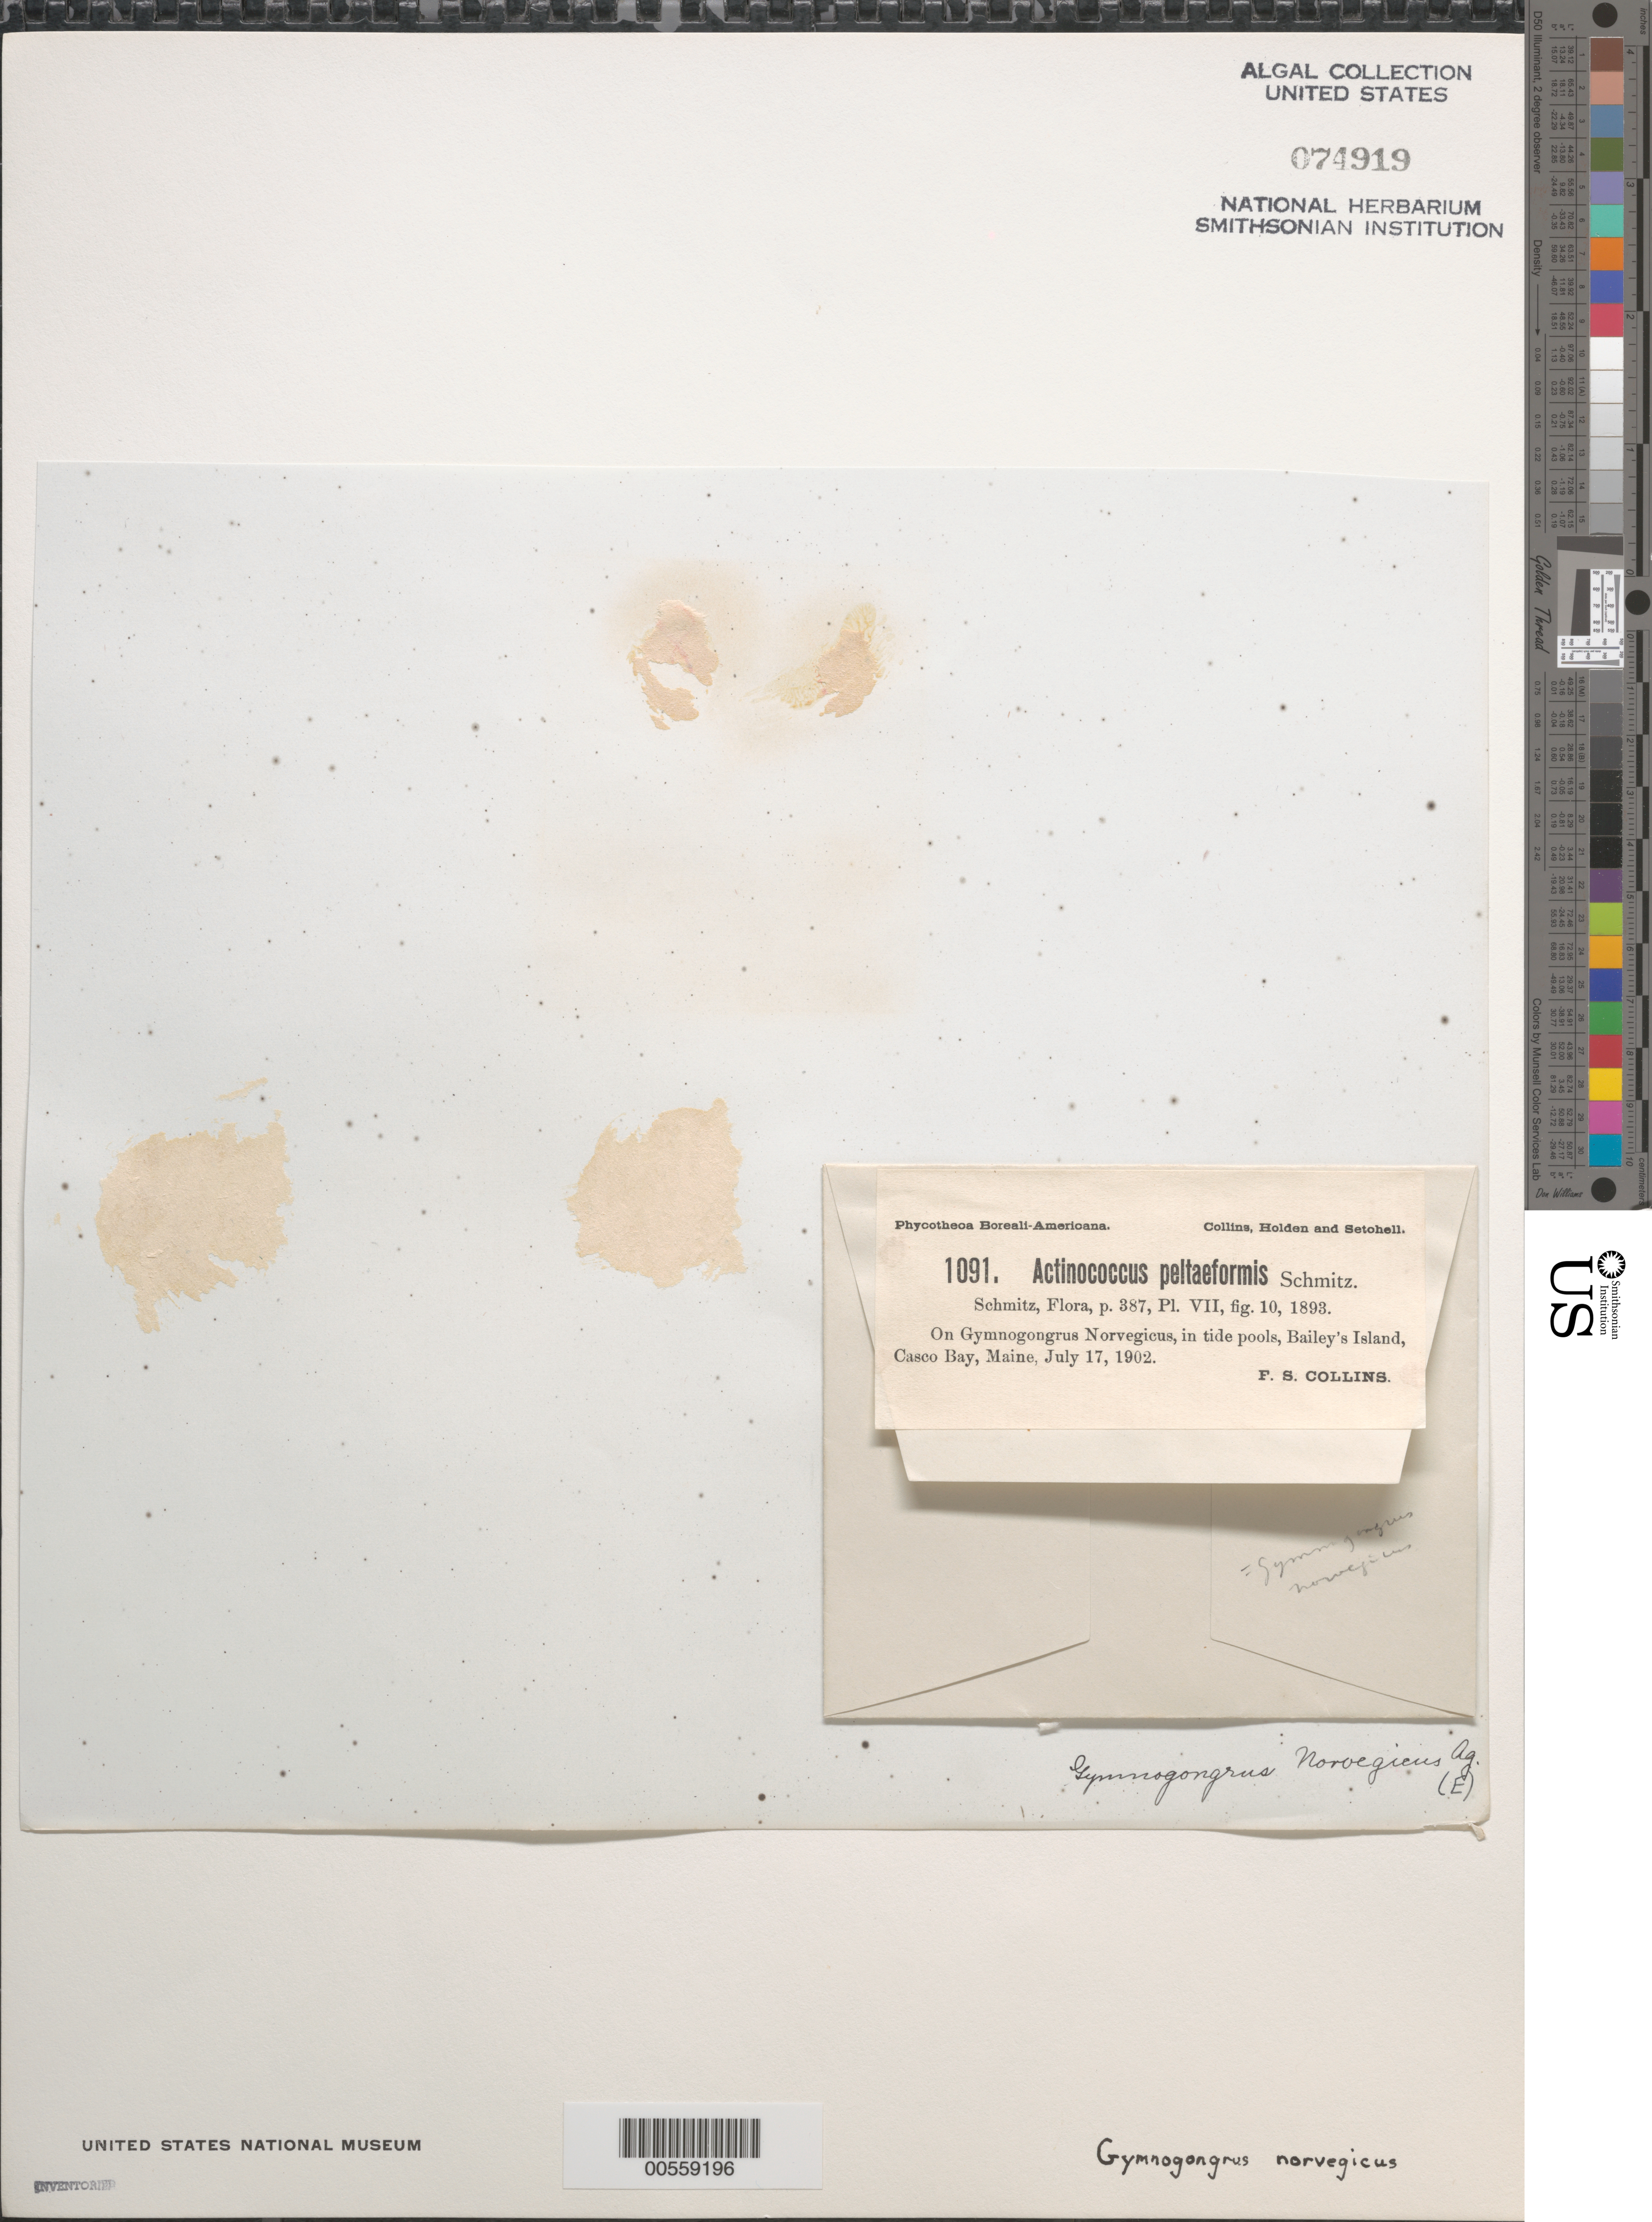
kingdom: Plantae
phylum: Rhodophyta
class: Florideophyceae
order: Gigartinales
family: Gigartinaceae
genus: Chondrus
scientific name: Chondrus crispus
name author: Stackh.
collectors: F. Collins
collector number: PB-A 1091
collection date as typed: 17 Jul 1902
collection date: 1902-07-17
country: United States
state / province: Maine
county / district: Cumberland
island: Bailey Island (Bailey's Island)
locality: Casco Bay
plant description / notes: Collins, Holden & Setchell, Phycotheca Boreali-Americana, as Actinococcus peltaeformis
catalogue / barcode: US 74919